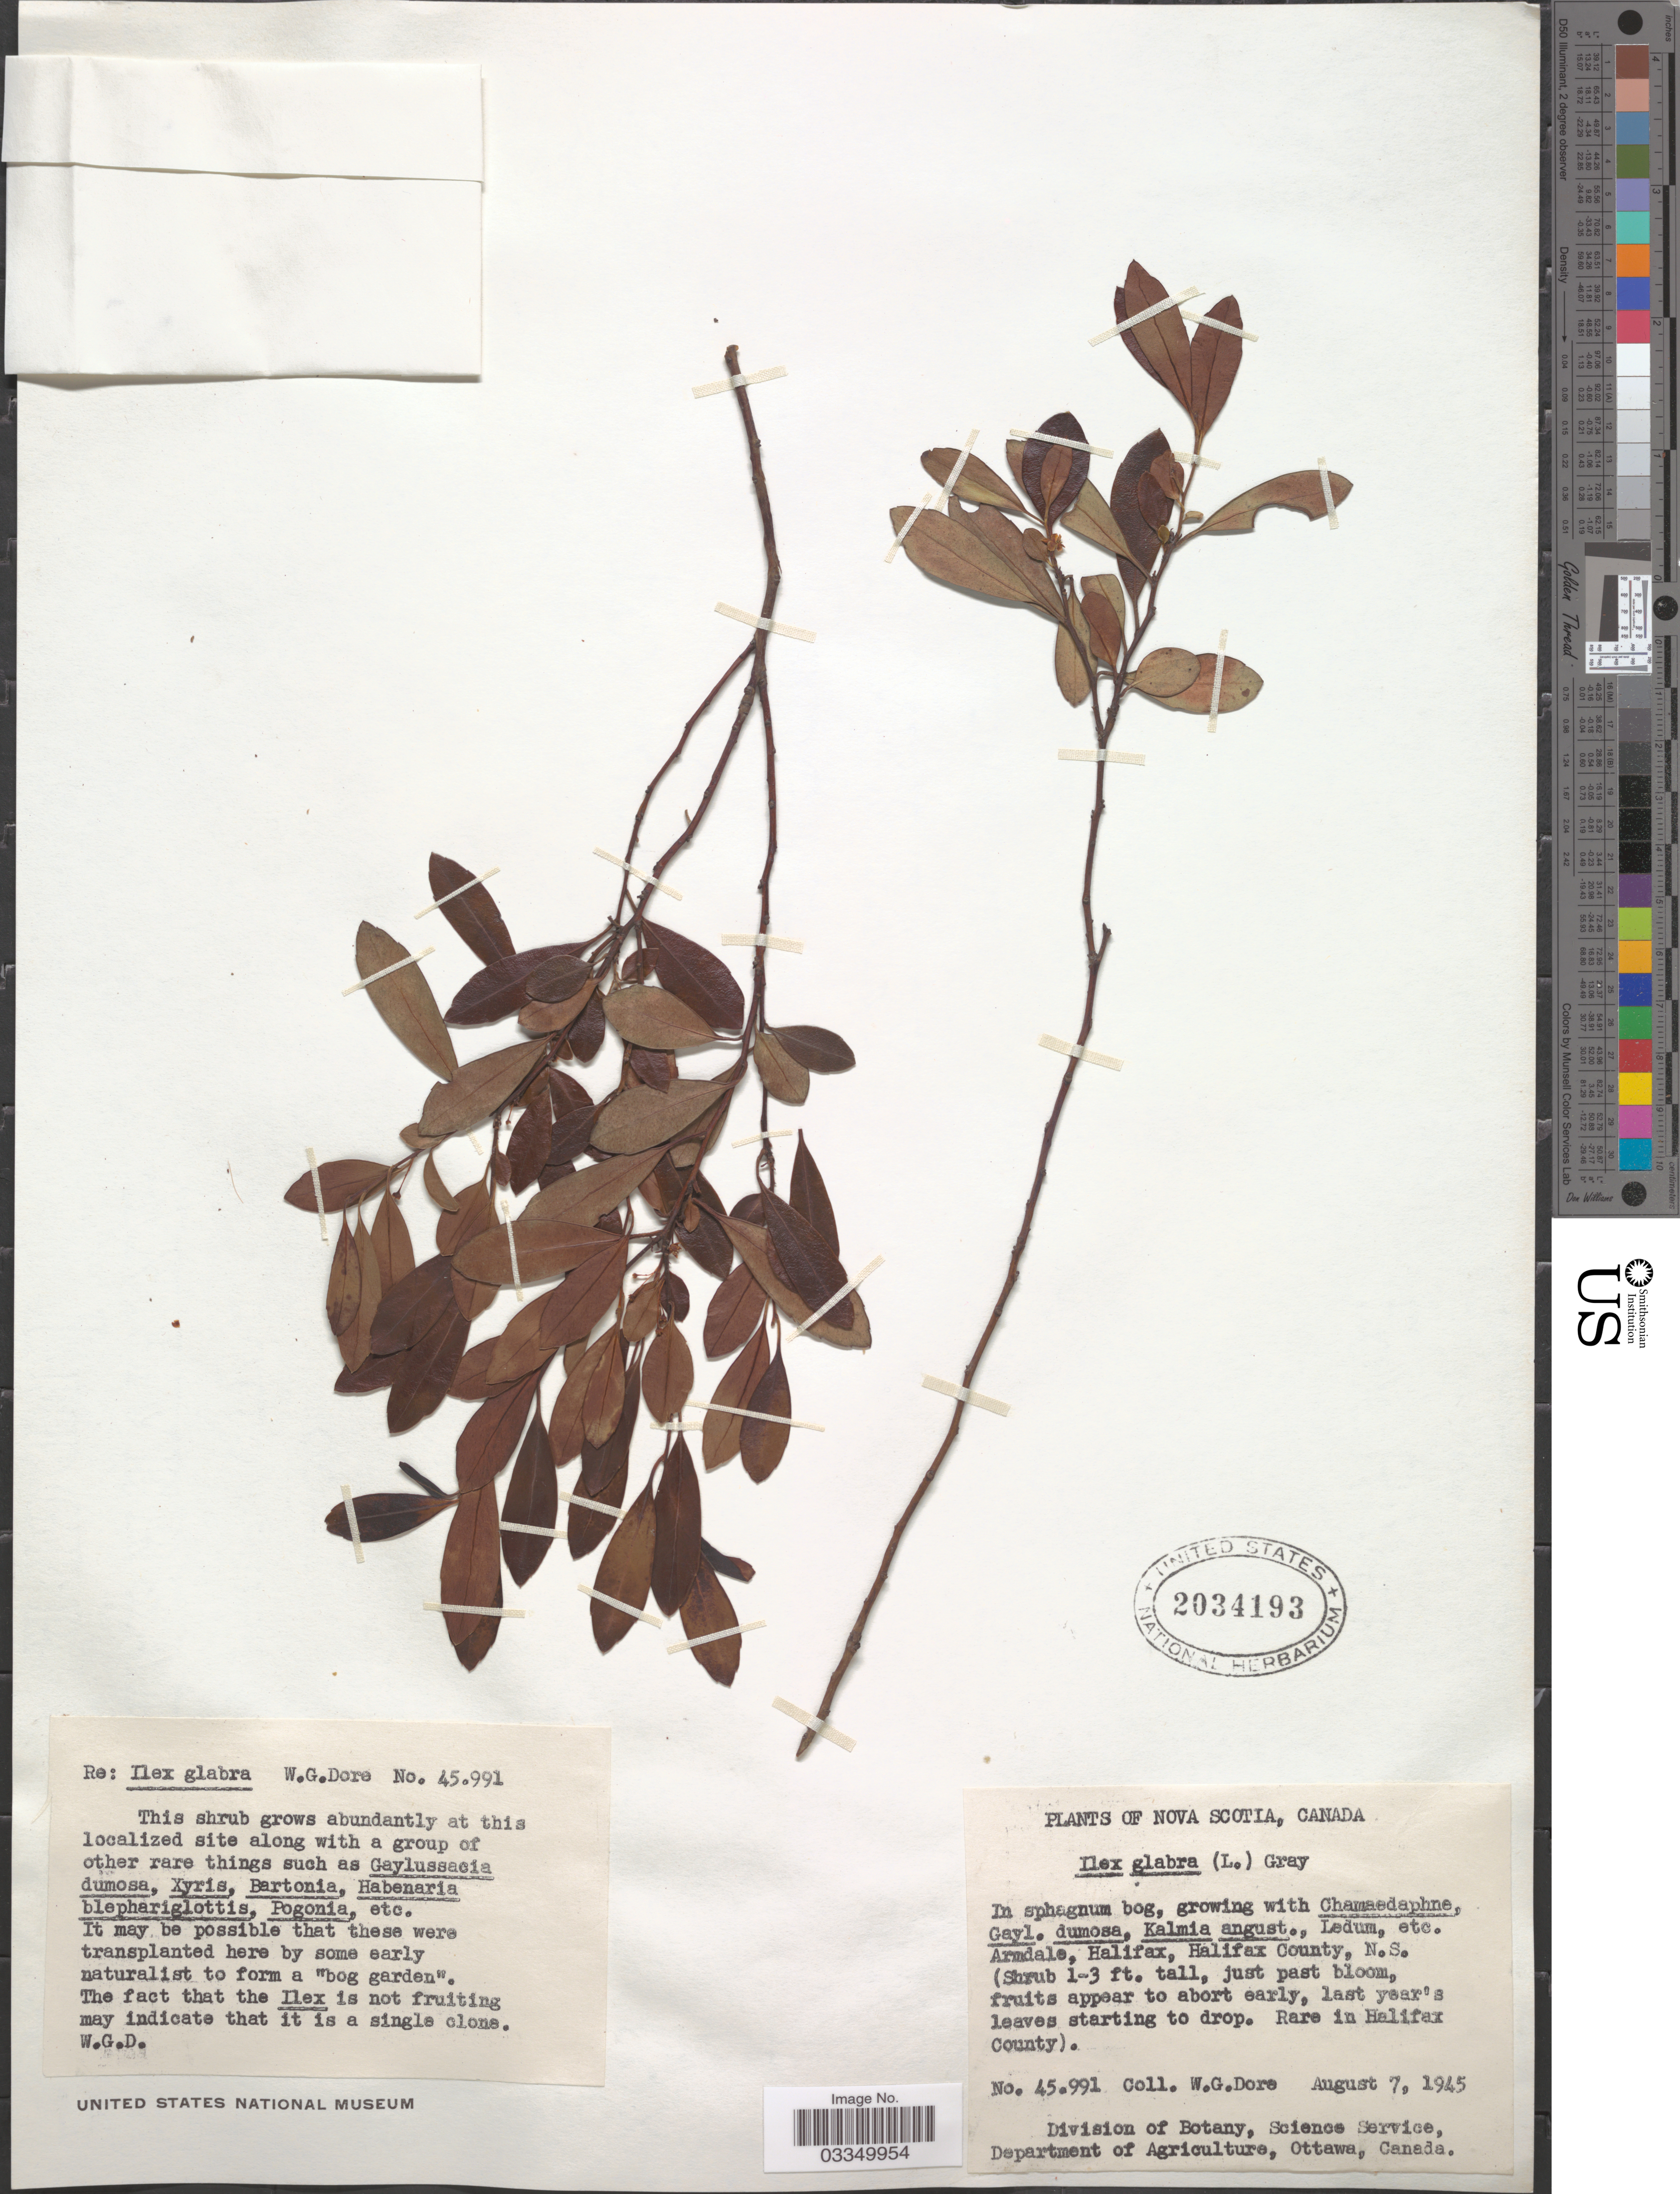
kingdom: Plantae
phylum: Tracheophyta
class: Magnoliopsida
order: Aquifoliales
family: Aquifoliaceae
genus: Ilex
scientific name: Ilex glabra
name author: (L.) A. Gray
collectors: W. Dore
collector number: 45991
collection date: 1945-08-07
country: Canada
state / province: Nova Scotia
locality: Armdale, Halifax, Halifax County.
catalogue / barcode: US 2034193